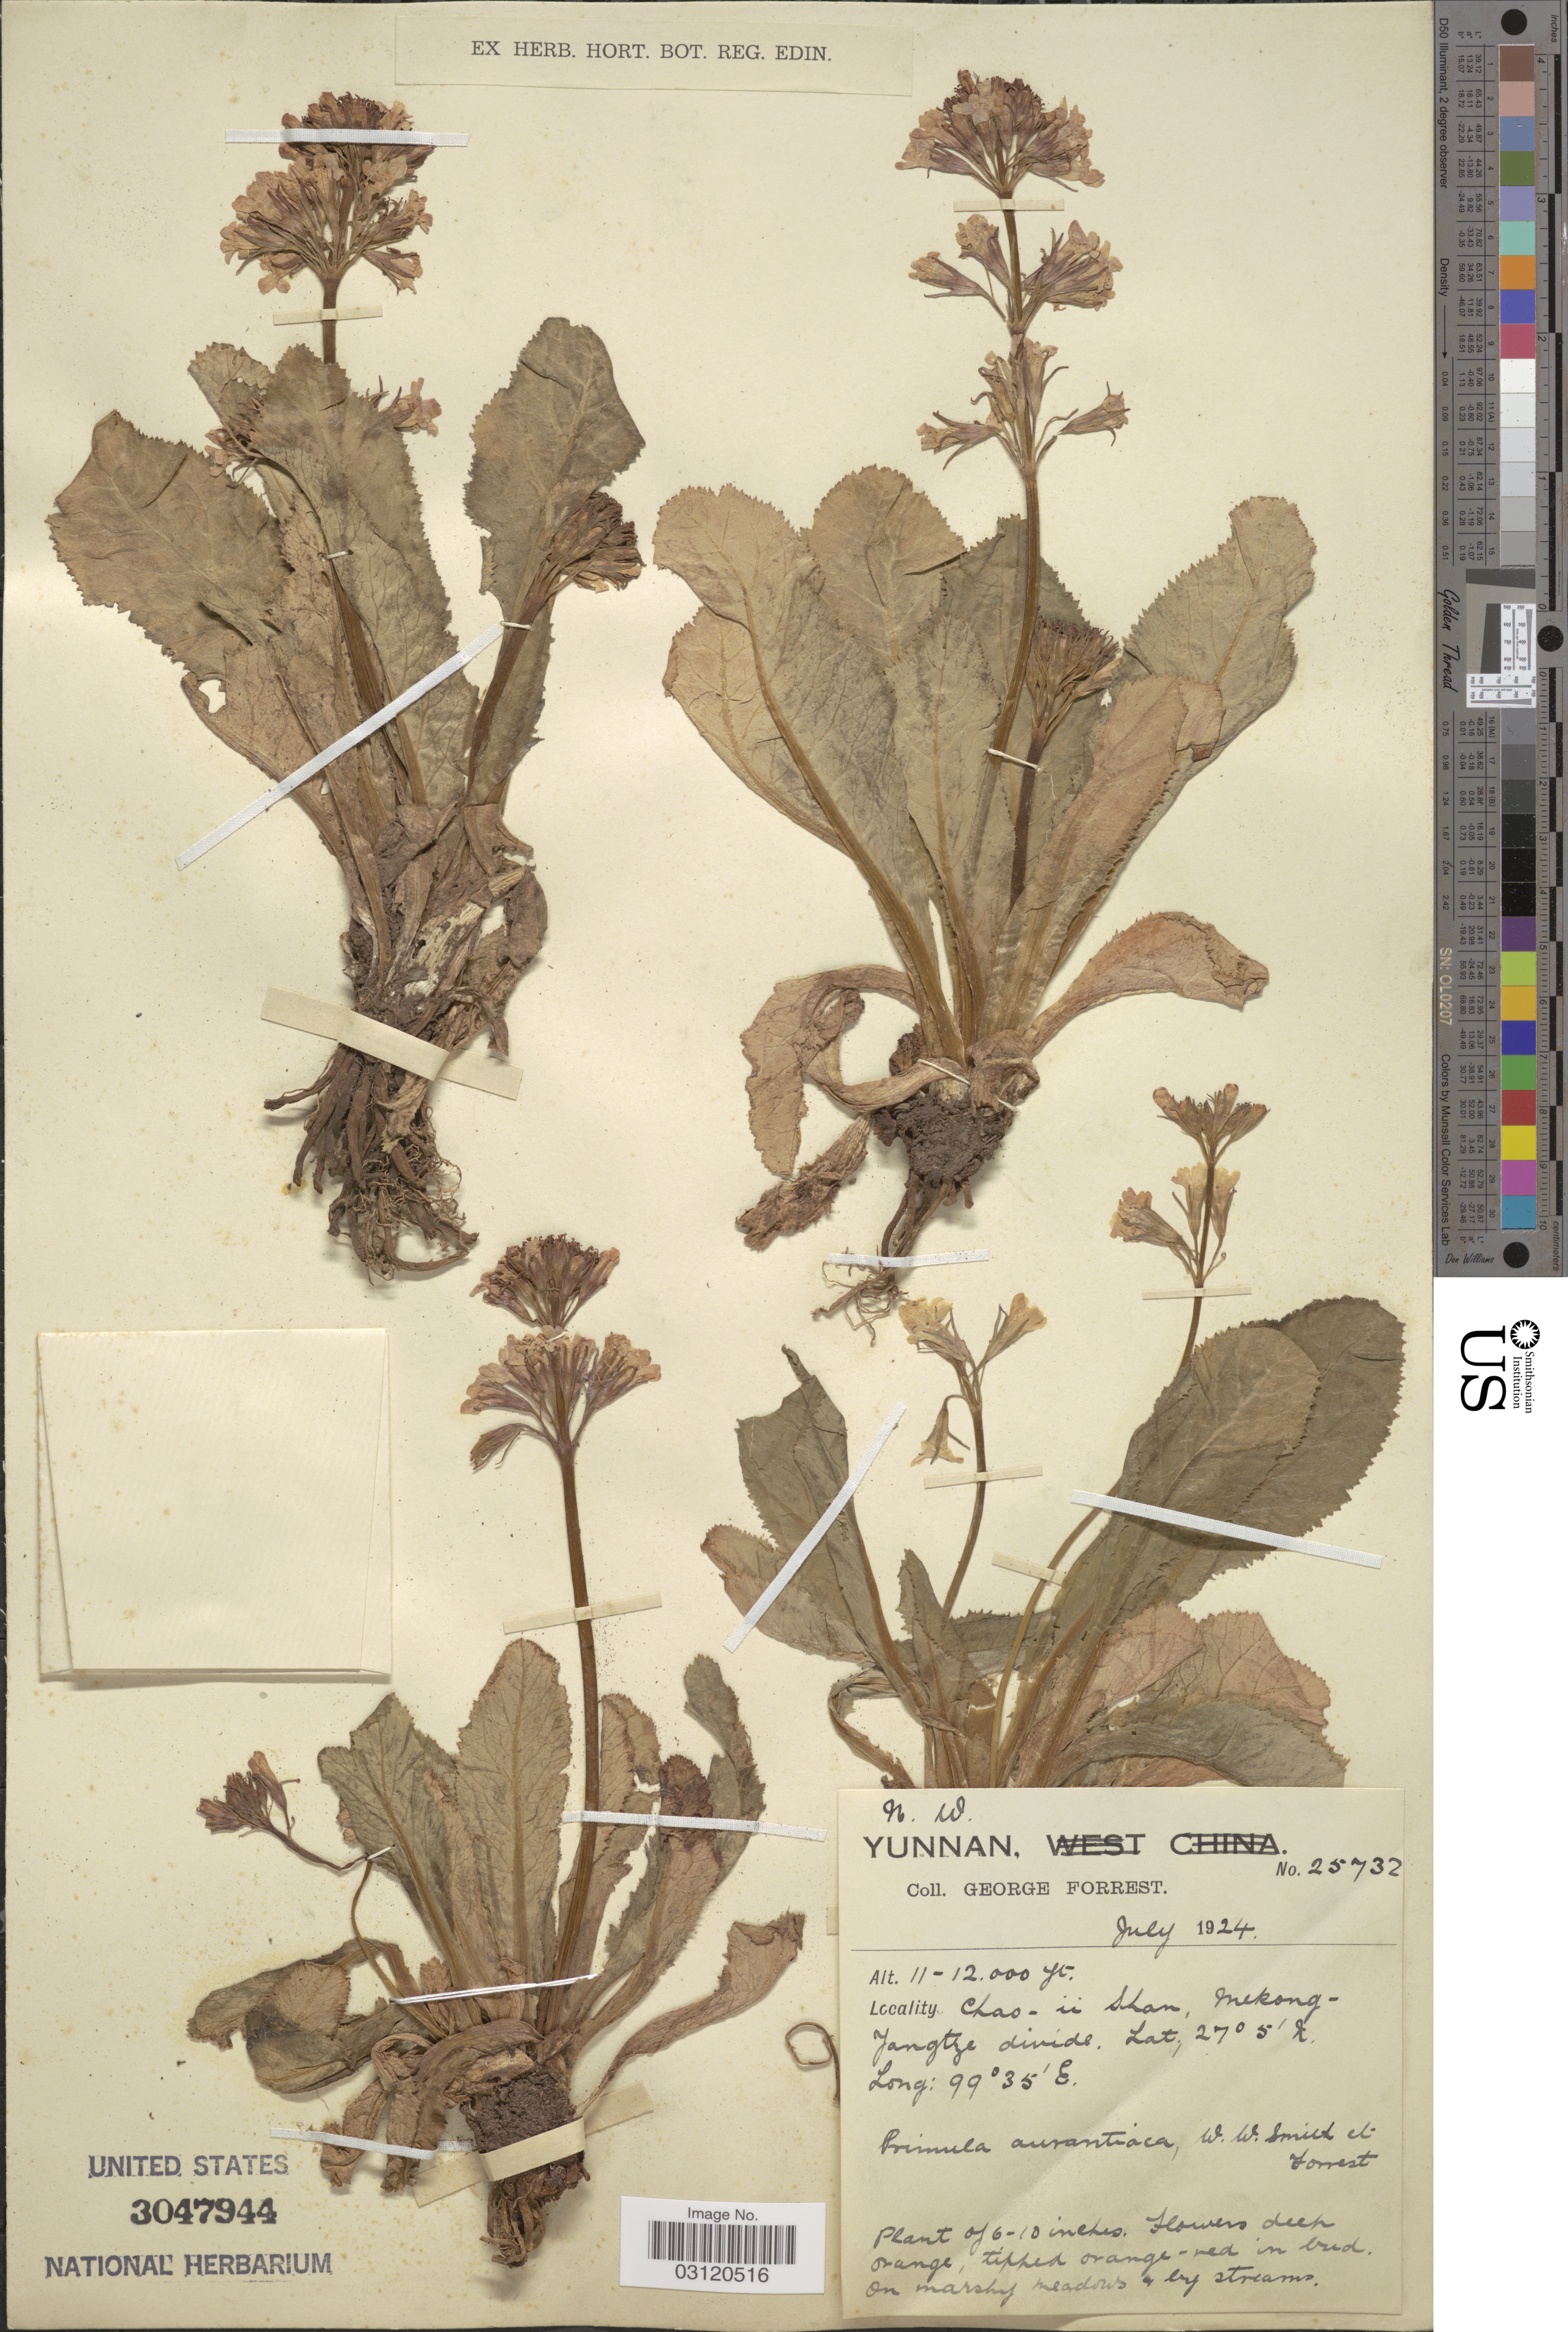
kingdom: Plantae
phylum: Tracheophyta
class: Magnoliopsida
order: Ericales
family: Primulaceae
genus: Primula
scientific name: Primula aurantiaca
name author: W.W. Sm. & Forrest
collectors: G. Forrest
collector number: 25732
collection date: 1924-07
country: China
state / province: Yunnan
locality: N.W. Yunnan. Chas-ii Shan, Mekong-Yangtze divide.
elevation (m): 3353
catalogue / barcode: US 3047944